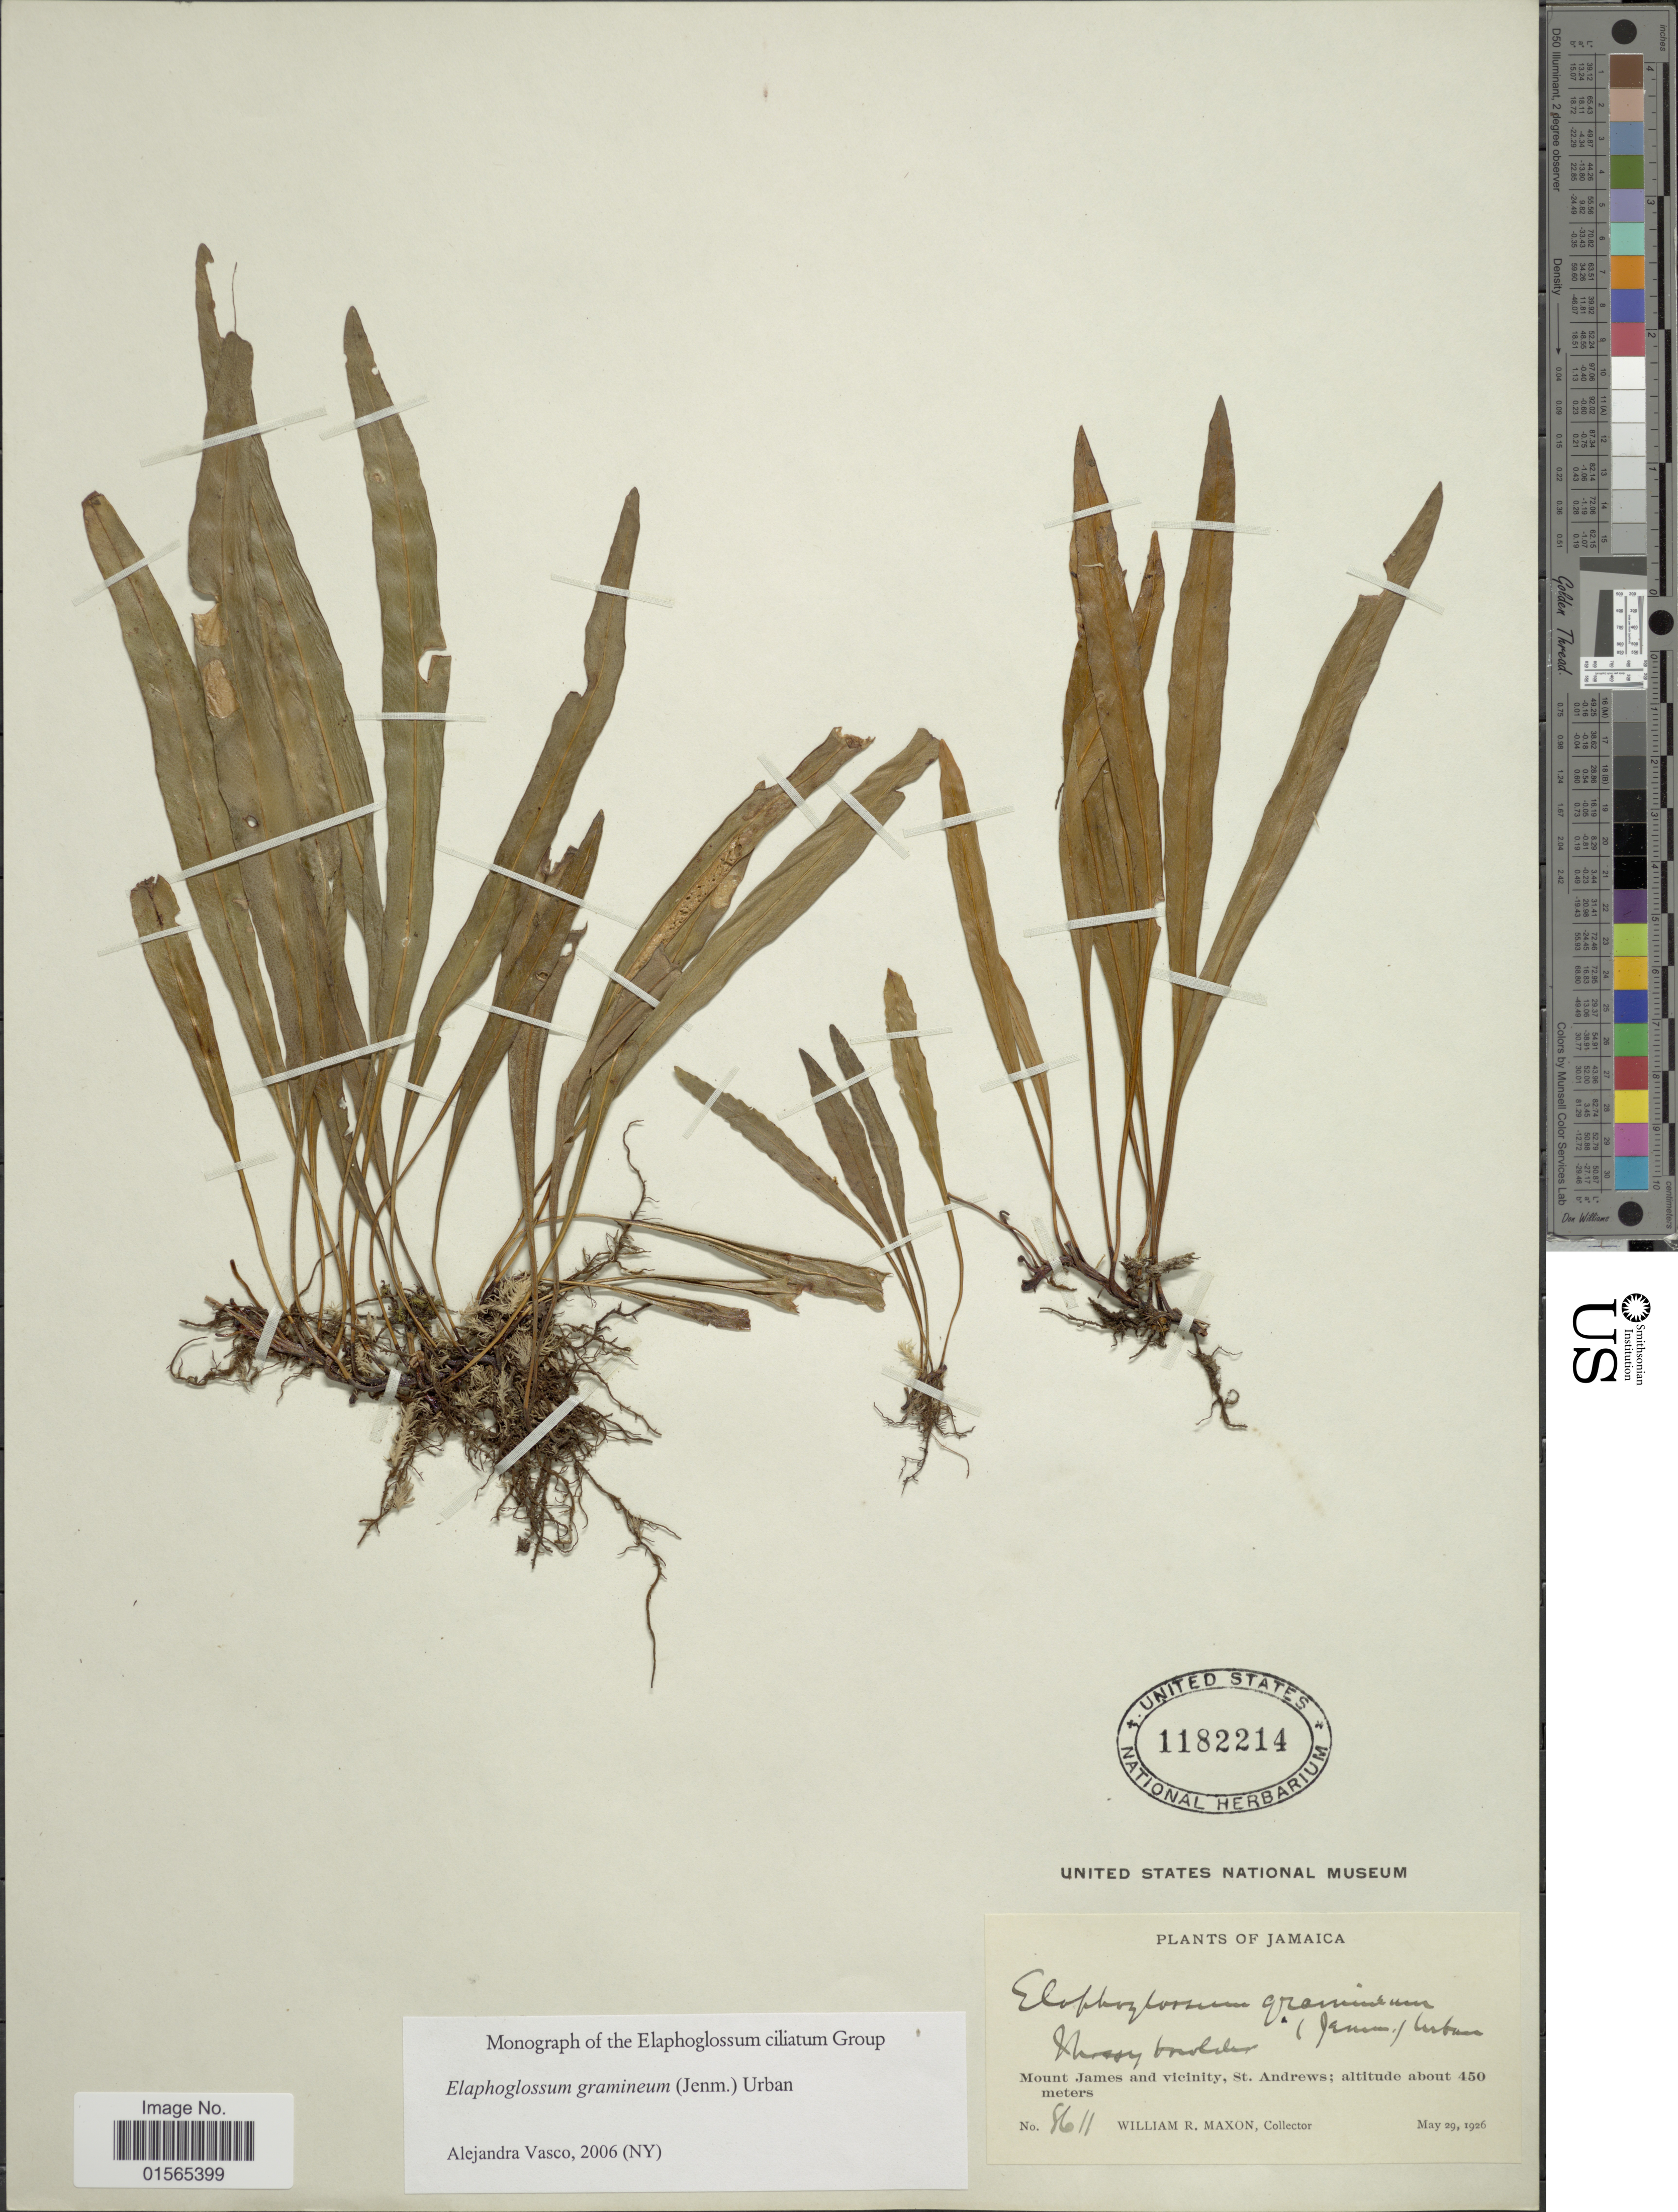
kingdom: Plantae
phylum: Tracheophyta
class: Polypodiopsida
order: Polypodiales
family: Dryopteridaceae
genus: Elaphoglossum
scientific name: Elaphoglossum gramineum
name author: (Jenman) Urb.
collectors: W. R. Maxon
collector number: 8611*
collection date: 1926-05-29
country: Jamaica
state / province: Saint Andrew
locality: Mount James and vicinity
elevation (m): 450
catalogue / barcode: US 1182214